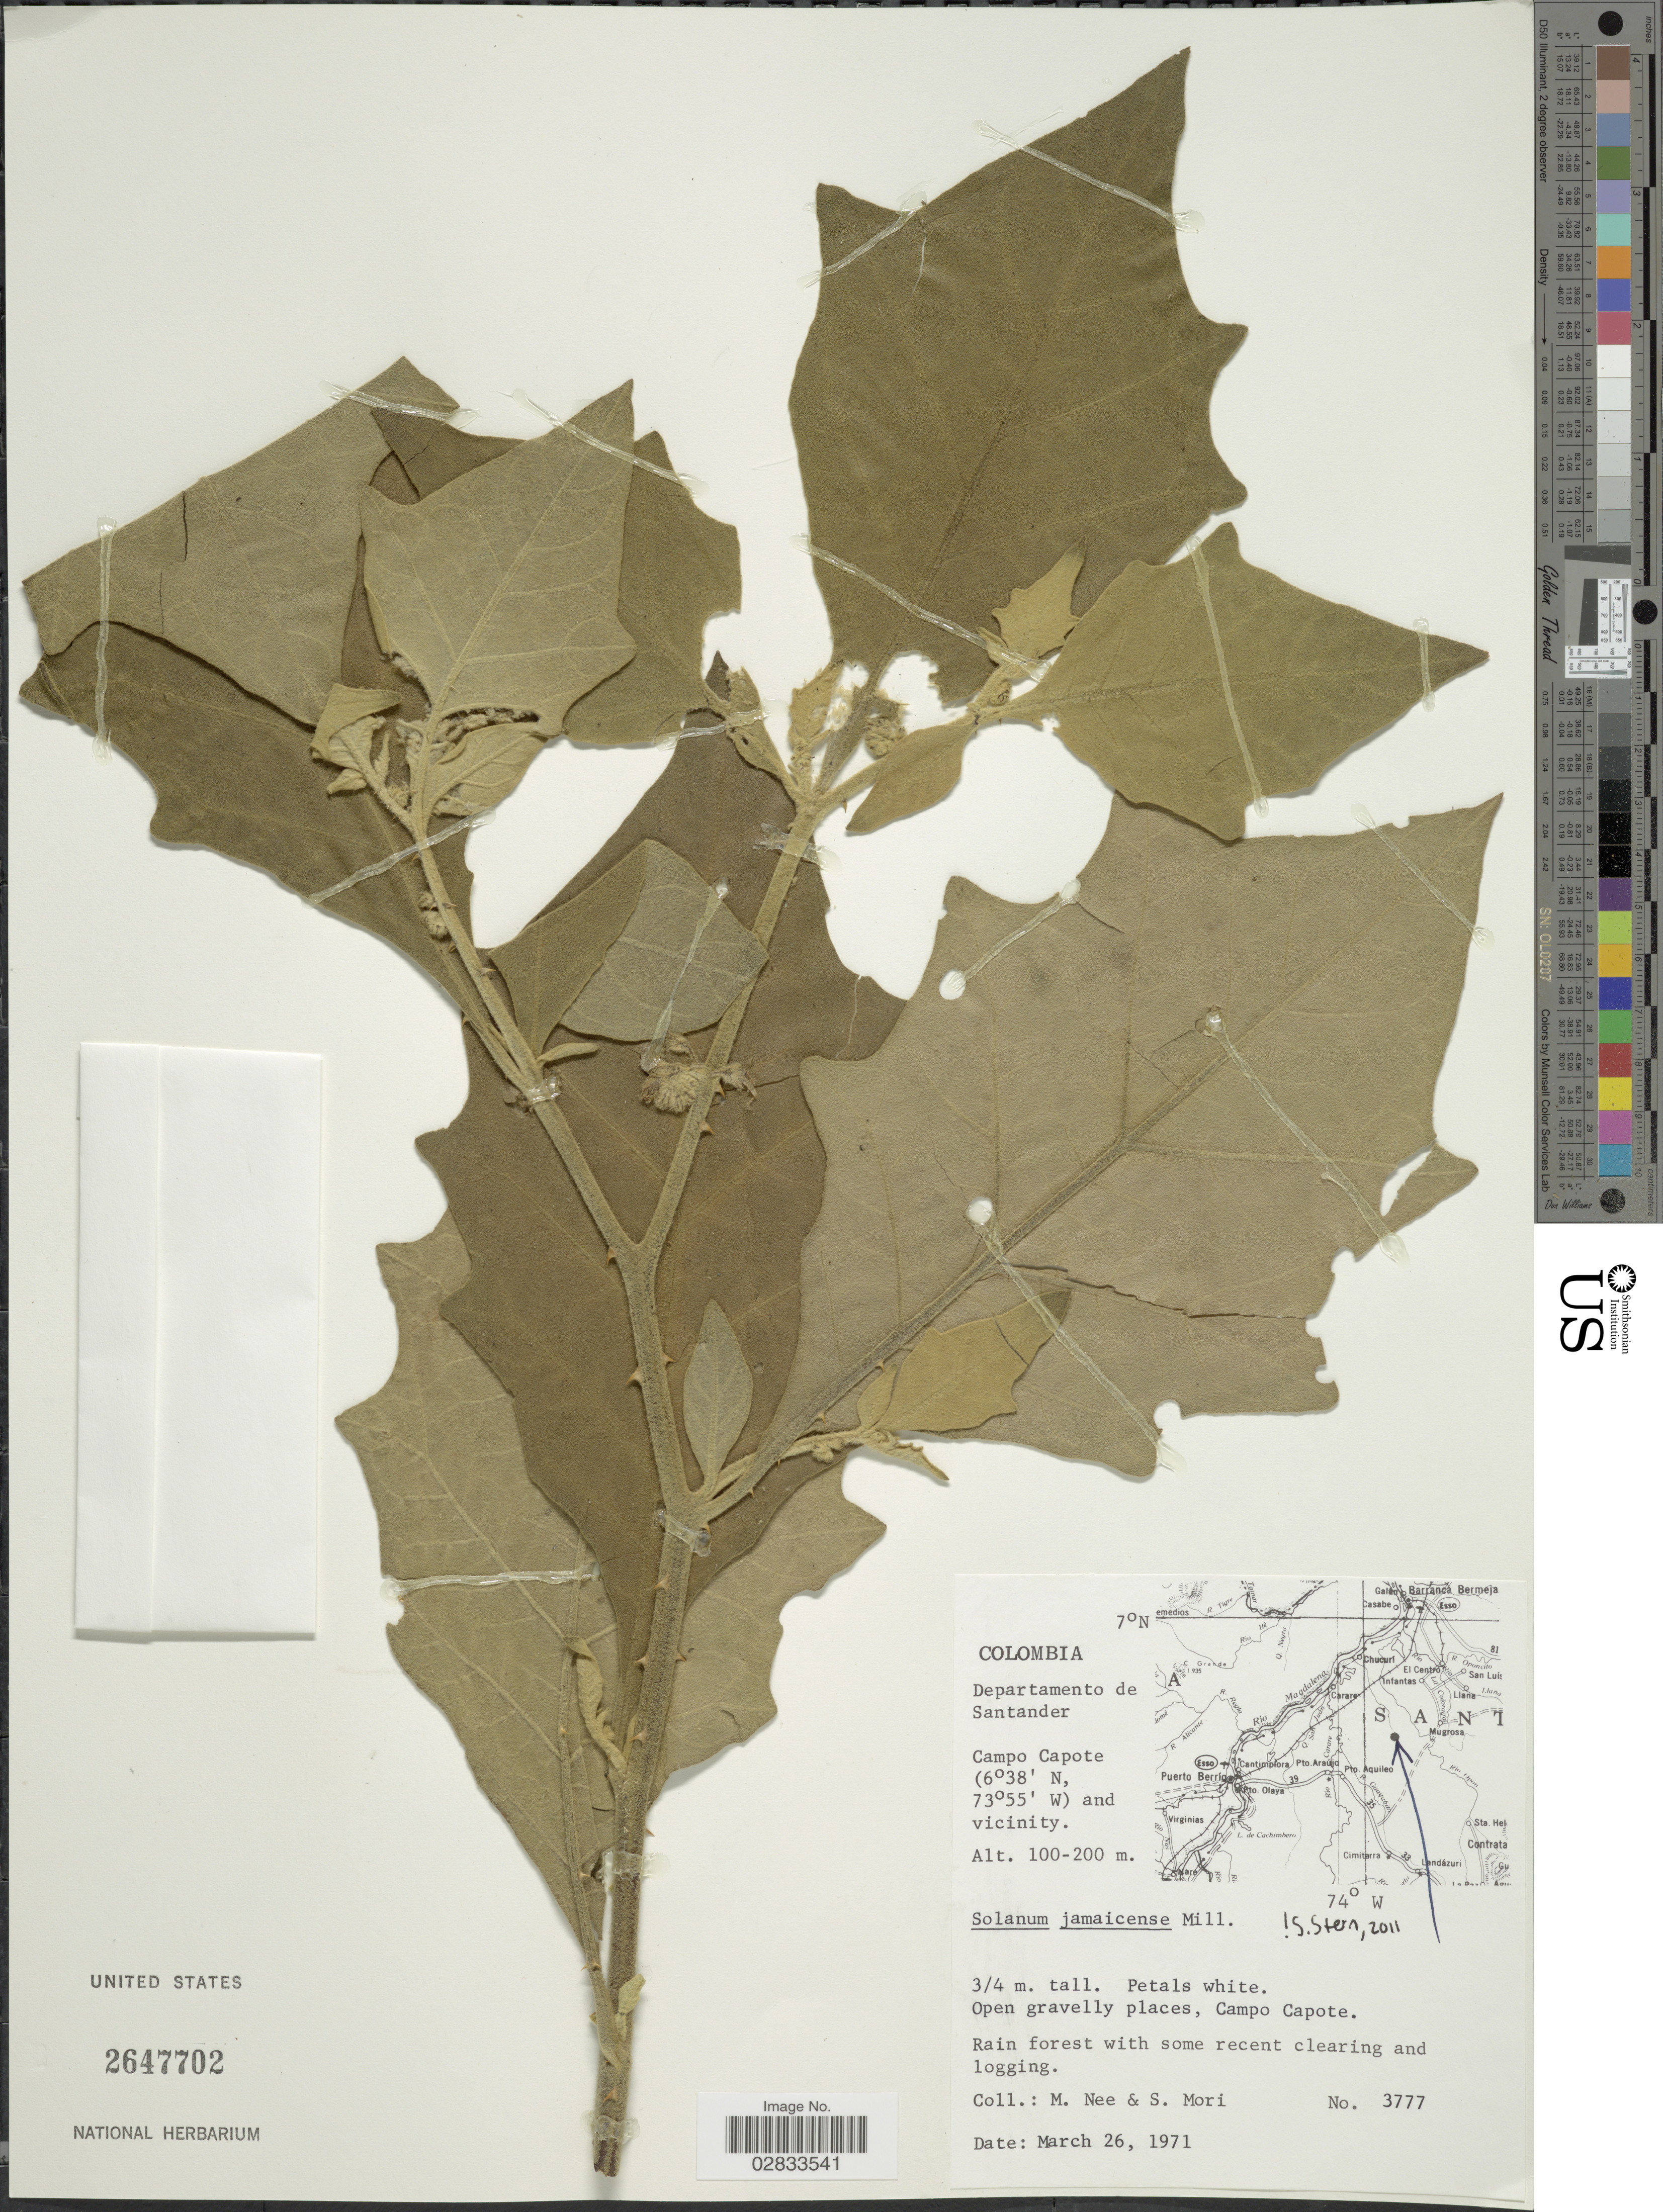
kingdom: Plantae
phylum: Tracheophyta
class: Magnoliopsida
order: Solanales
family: Solanaceae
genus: Solanum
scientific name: Solanum jamaicense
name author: Mill.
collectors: M. Nee & S. Mori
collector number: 3777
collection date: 1971-03-26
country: Colombia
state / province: Santander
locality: Departamento de Santander. Campo Capote and vicinity. Open gravelly places, Campo Capote.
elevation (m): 100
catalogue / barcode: US 2647702